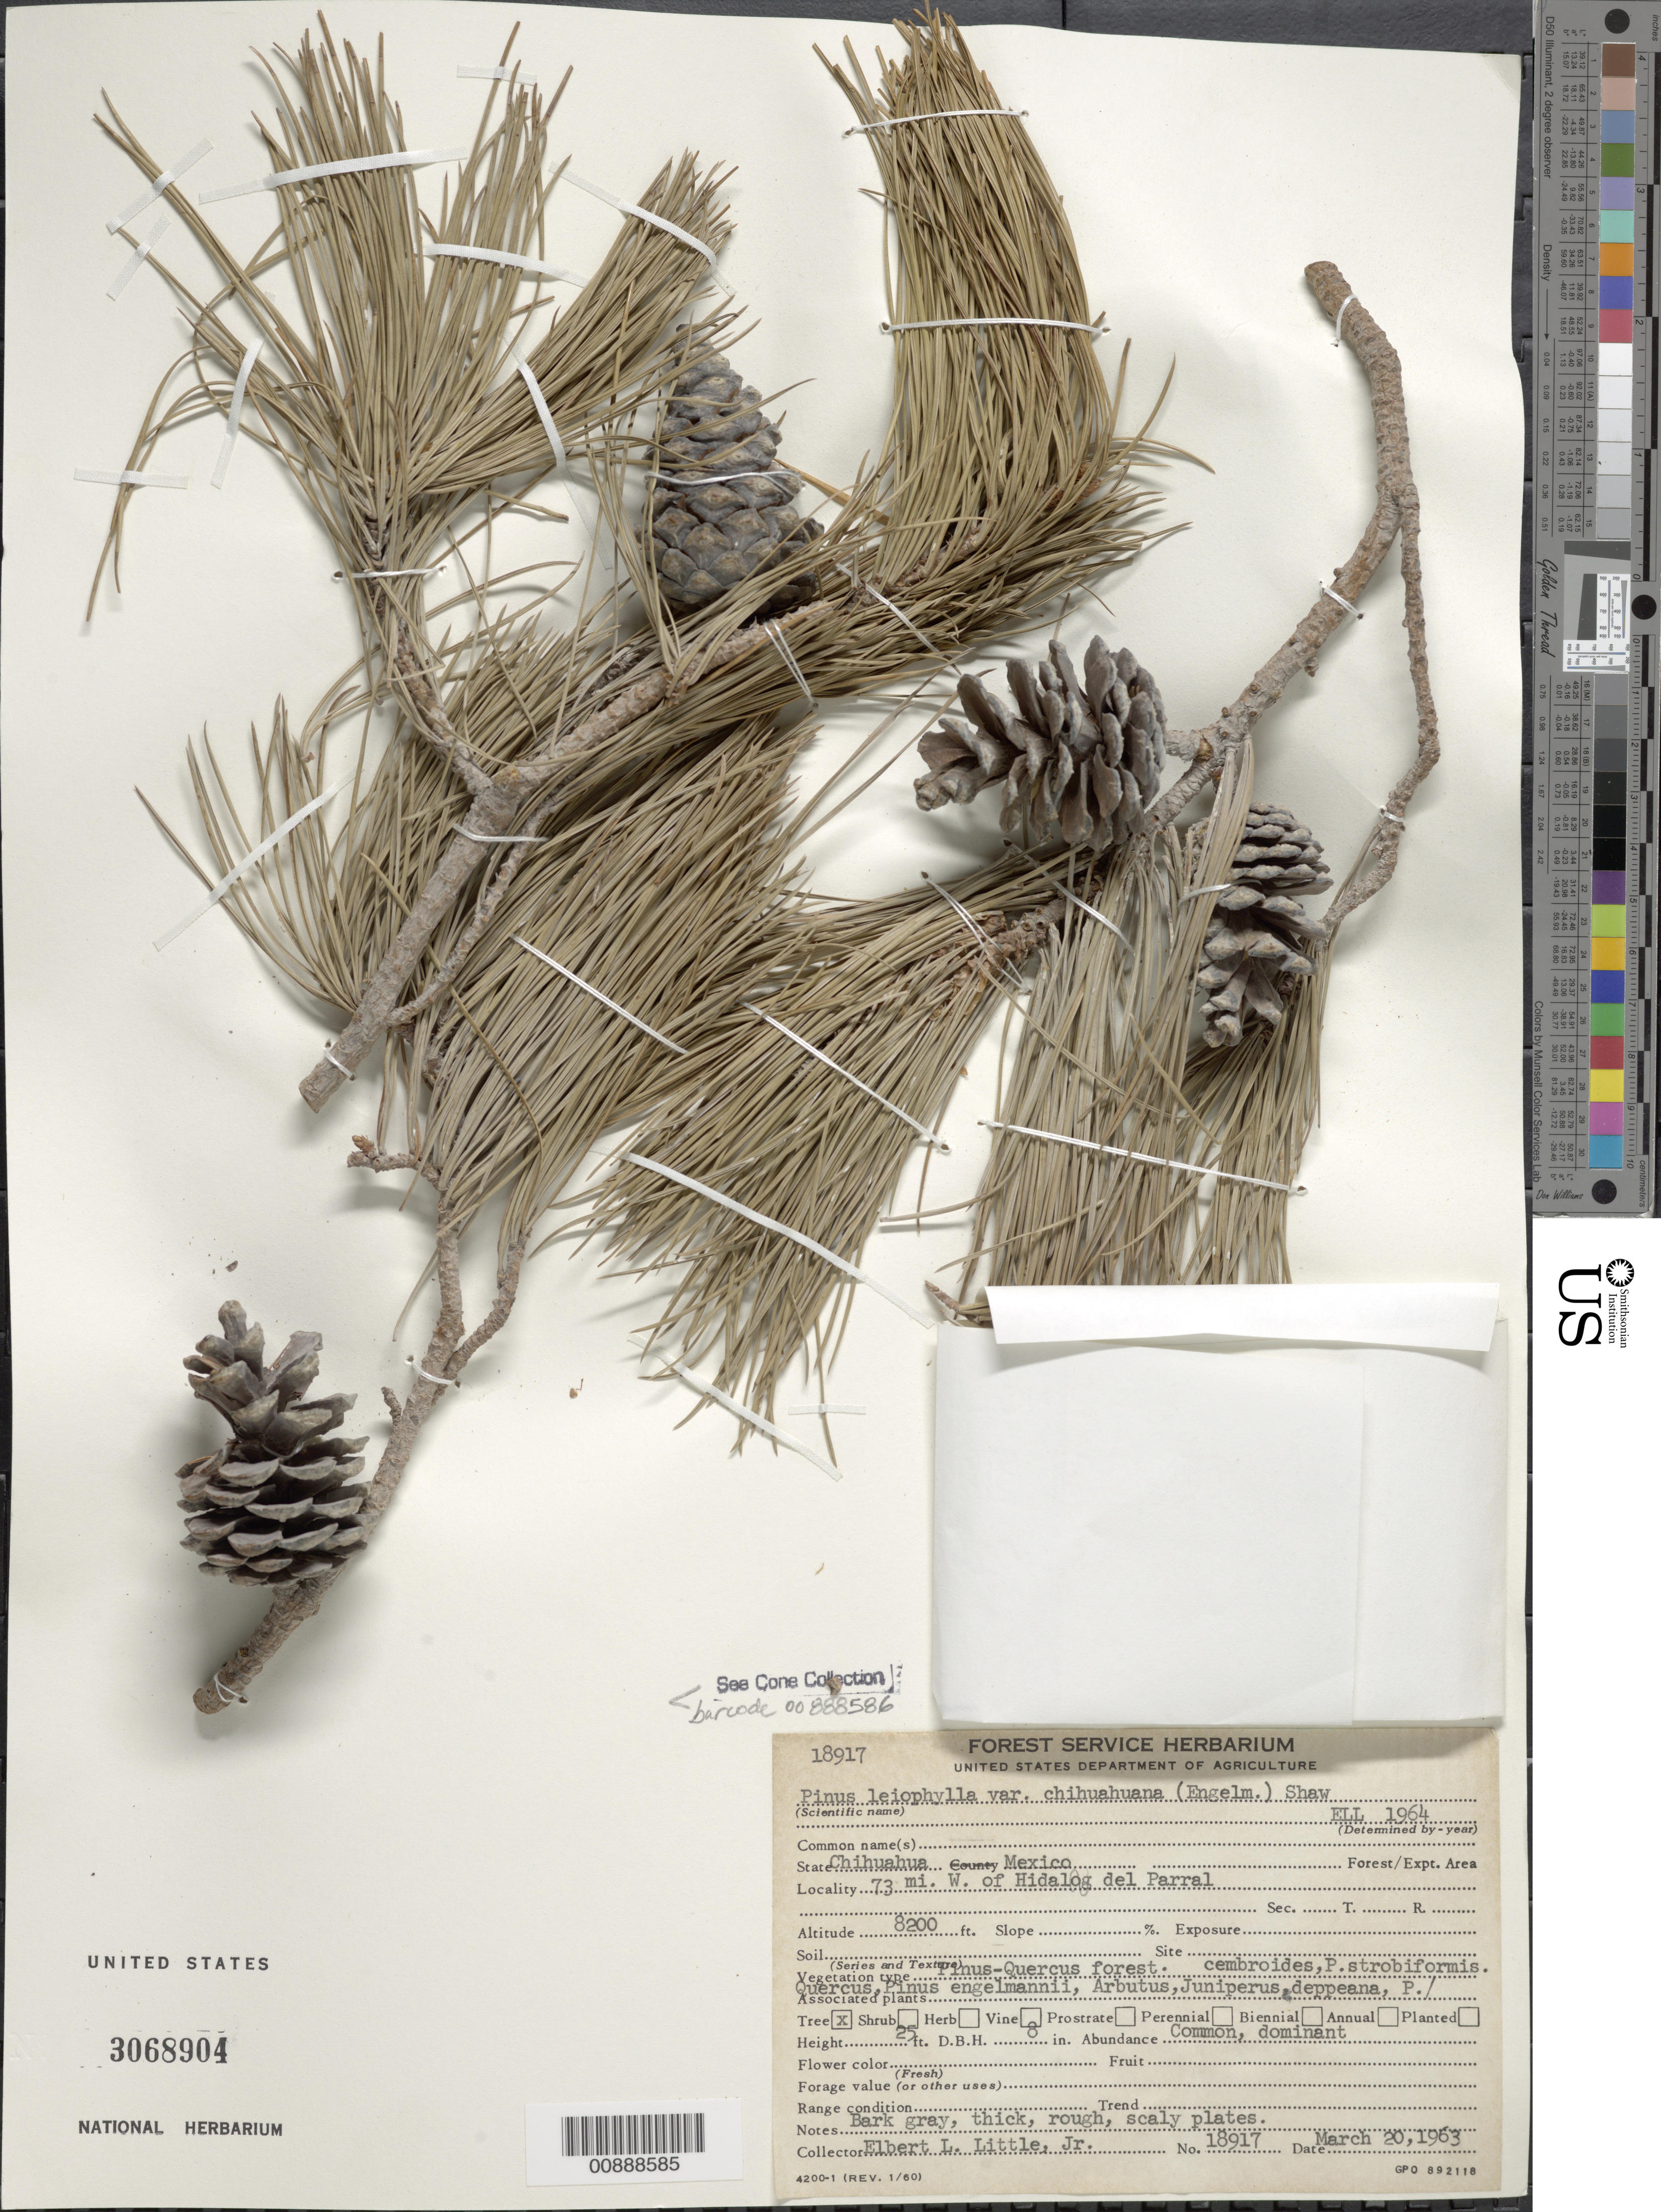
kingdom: Plantae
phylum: Tracheophyta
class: Pinopsida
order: Pinales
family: Pinaceae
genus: Pinus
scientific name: Pinus leiophylla var. chihuahuana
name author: (Engelm.) Shaw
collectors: E. L. Little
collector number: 18917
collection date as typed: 20 Mar 1963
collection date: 1963-03-20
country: Mexico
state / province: Chihuahua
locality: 73 mi. W of Hidalgo del Parral, Chihuahua.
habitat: Pinus-Quercus forest. Assoc. plants: Quercus, Pinus engelmannii, P. cembroides, P. strobiformis, Arbutus, Juniperus deppeana.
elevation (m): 2499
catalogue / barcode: US 3068904